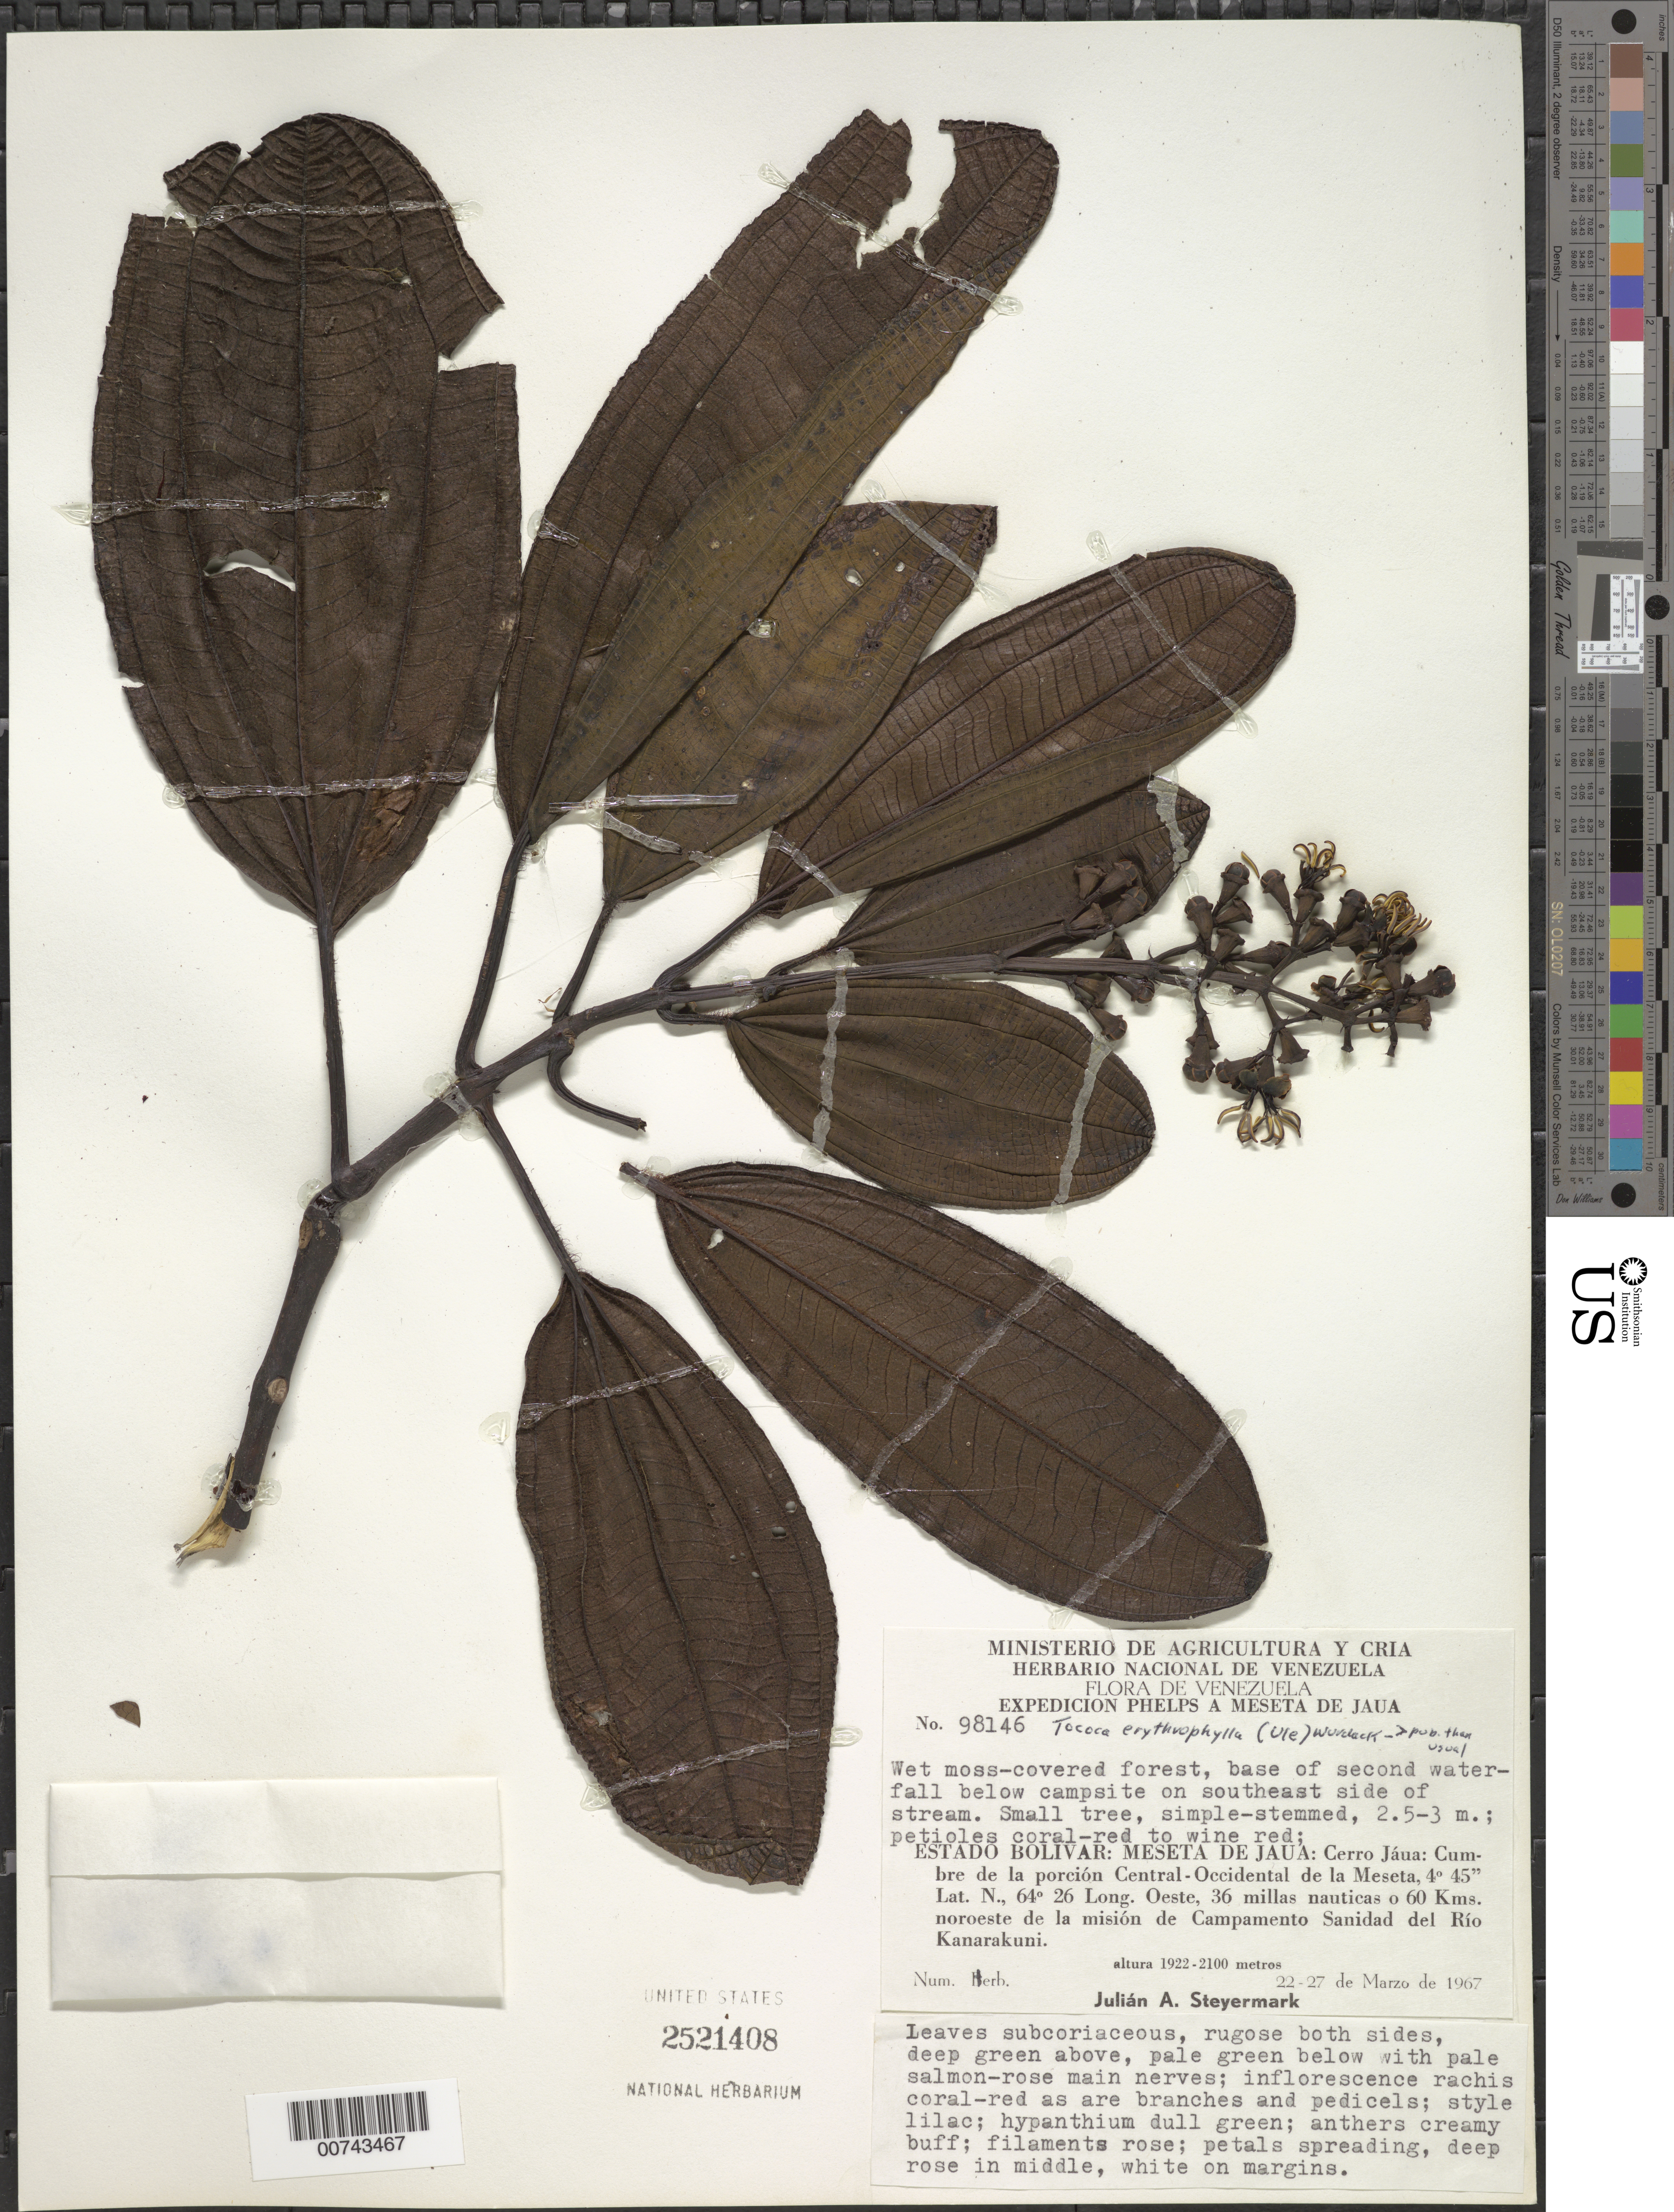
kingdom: Plantae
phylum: Tracheophyta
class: Magnoliopsida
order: Myrtales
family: Melastomataceae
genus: Tococa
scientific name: Tococa erythrophylla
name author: (Ule) Wurdack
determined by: Wurdack, John J., (US), US (UNITED STATES)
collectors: J. Steyermark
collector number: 98146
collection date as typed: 22-Mar-67 to 27-Mar-67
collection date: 1967-03-22/1967-03-27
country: Venezuela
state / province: Bolívar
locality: Meseta del Jaua: Cerro Jáua, cumbre de la porcion Central-Occidental de la Meseta, 36 millas nauticas o 60 km NO de la mision de Campamento Sanidad del Río Kanarakuni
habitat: Wet moss covered forest, base of second waterfall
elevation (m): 1922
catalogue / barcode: US 2521408